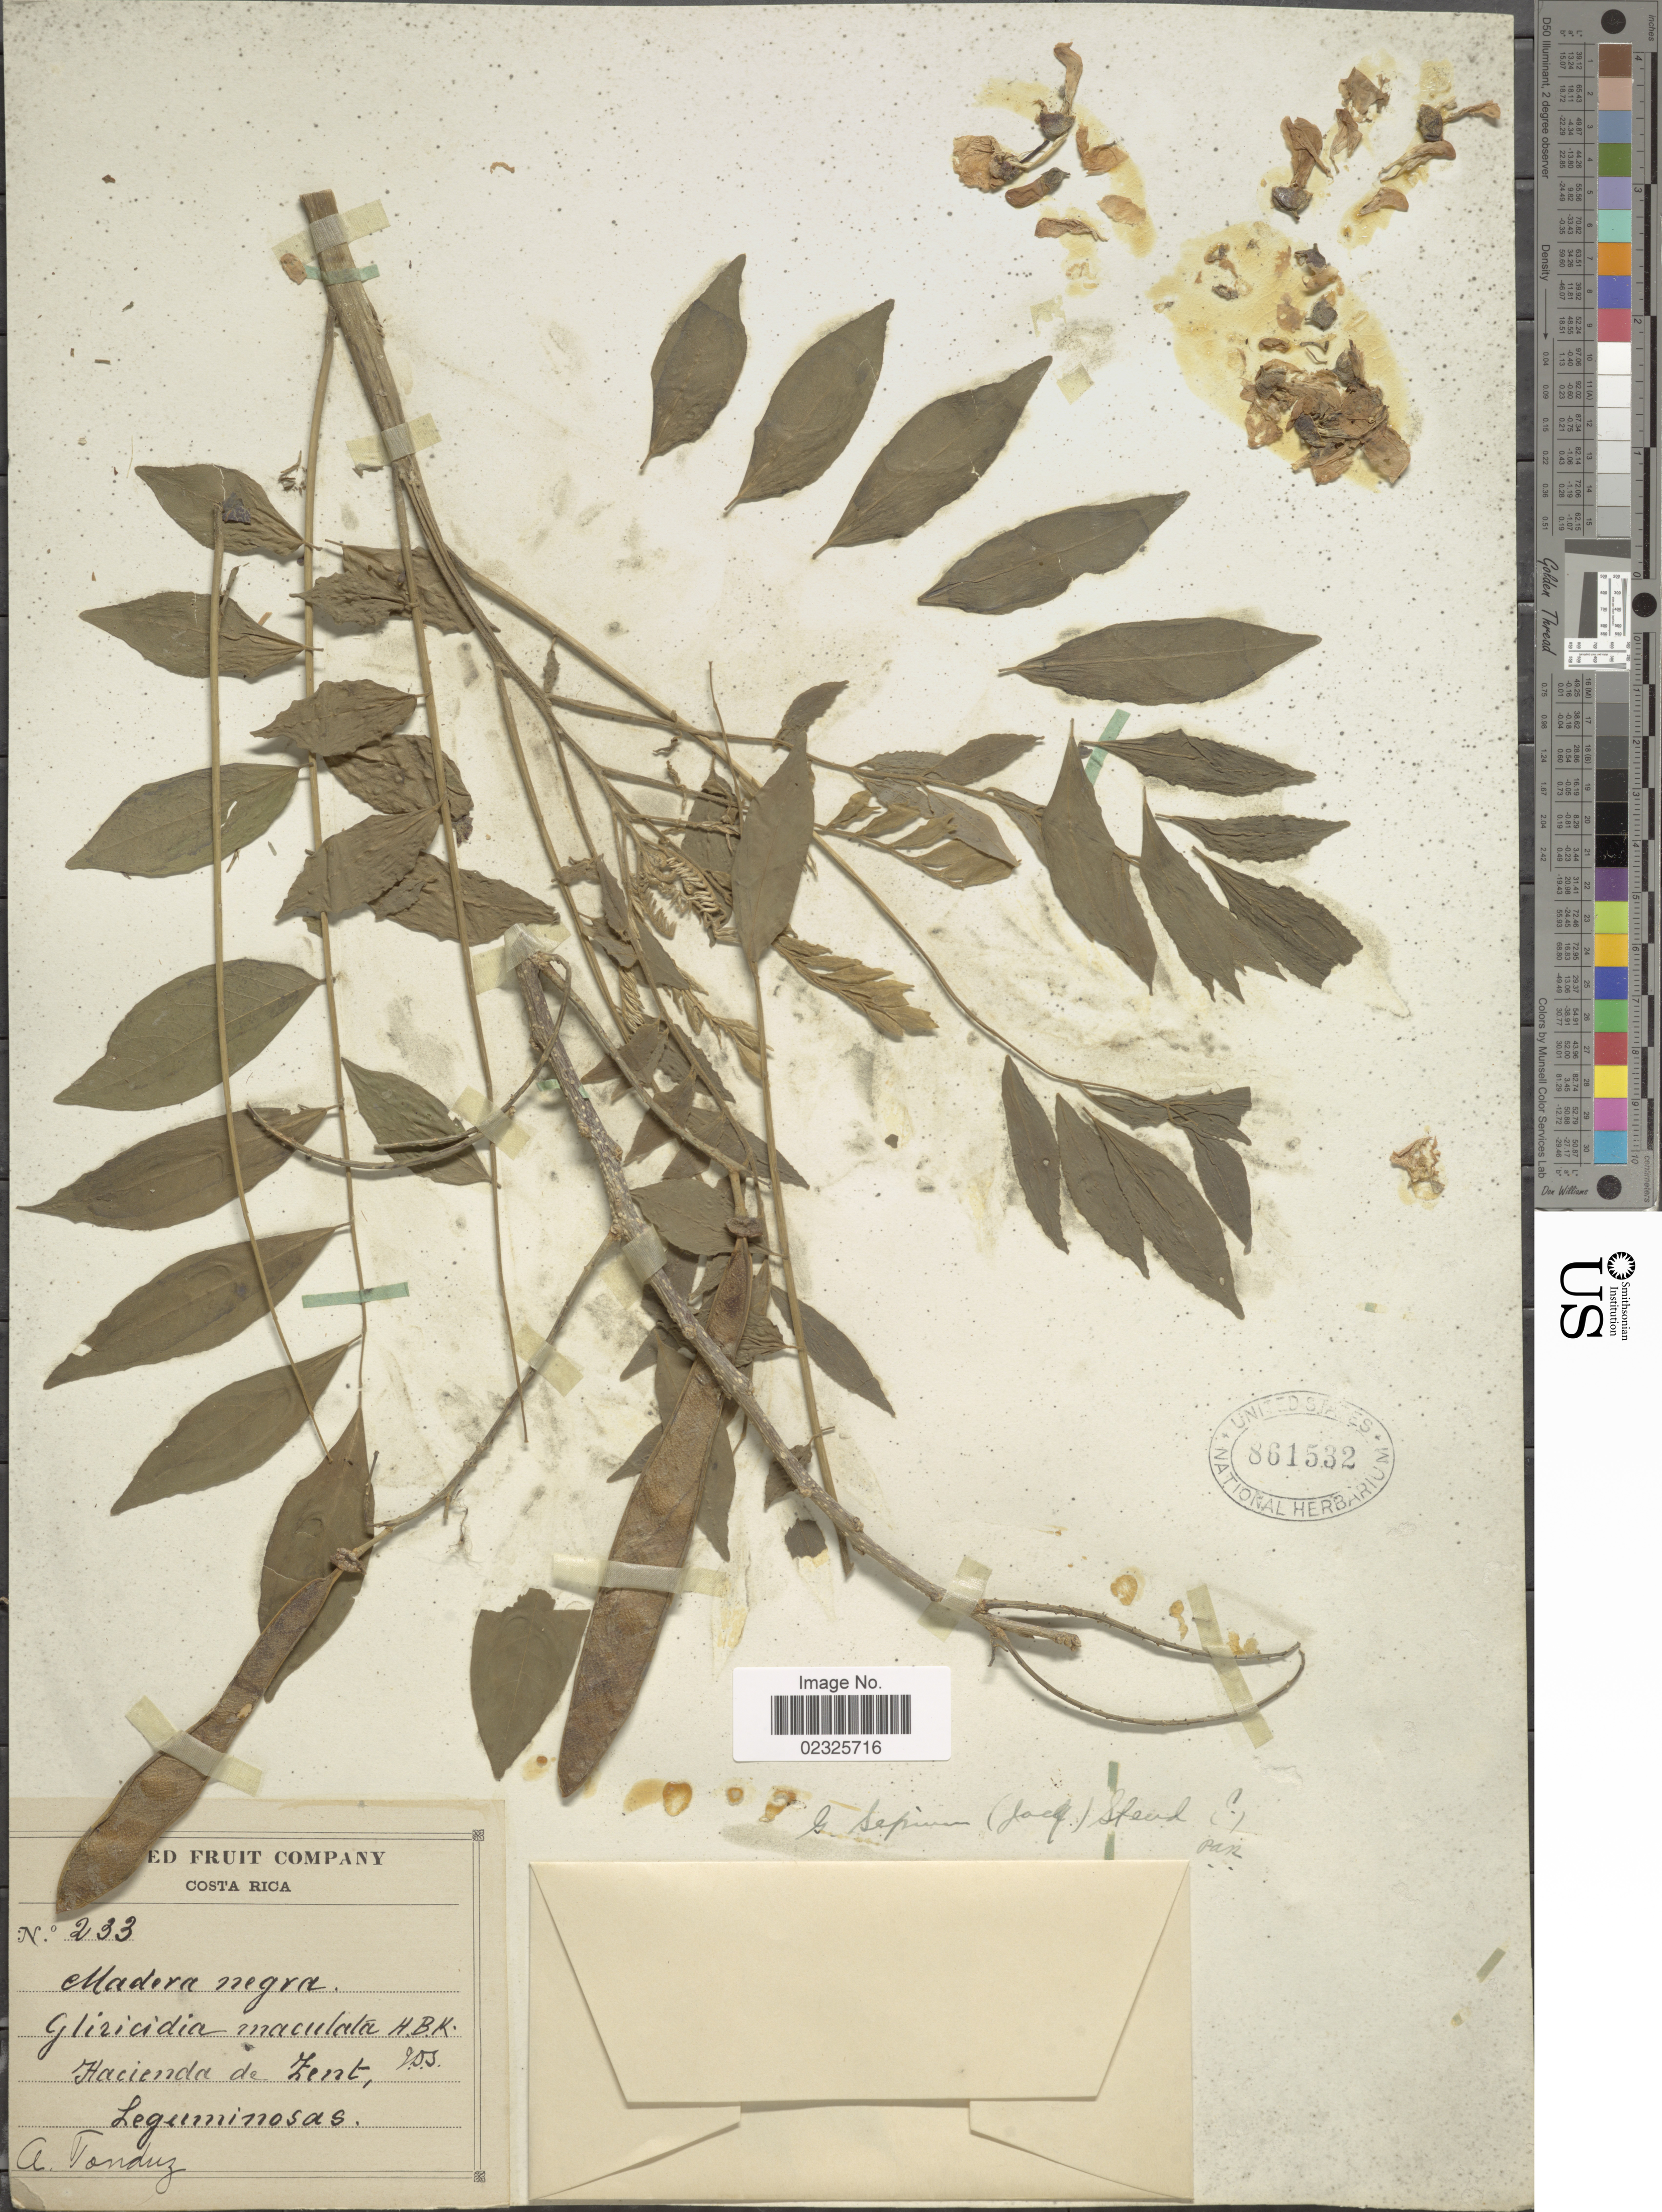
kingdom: Plantae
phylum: Tracheophyta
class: Magnoliopsida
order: Fabales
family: Fabaceae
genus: Gliricidia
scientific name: Gliricidia sepium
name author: (Jacq.) Kunth ex Walp.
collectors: A. Tonduz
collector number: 233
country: Costa Rica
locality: Hacienda de Kent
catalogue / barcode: US 861532